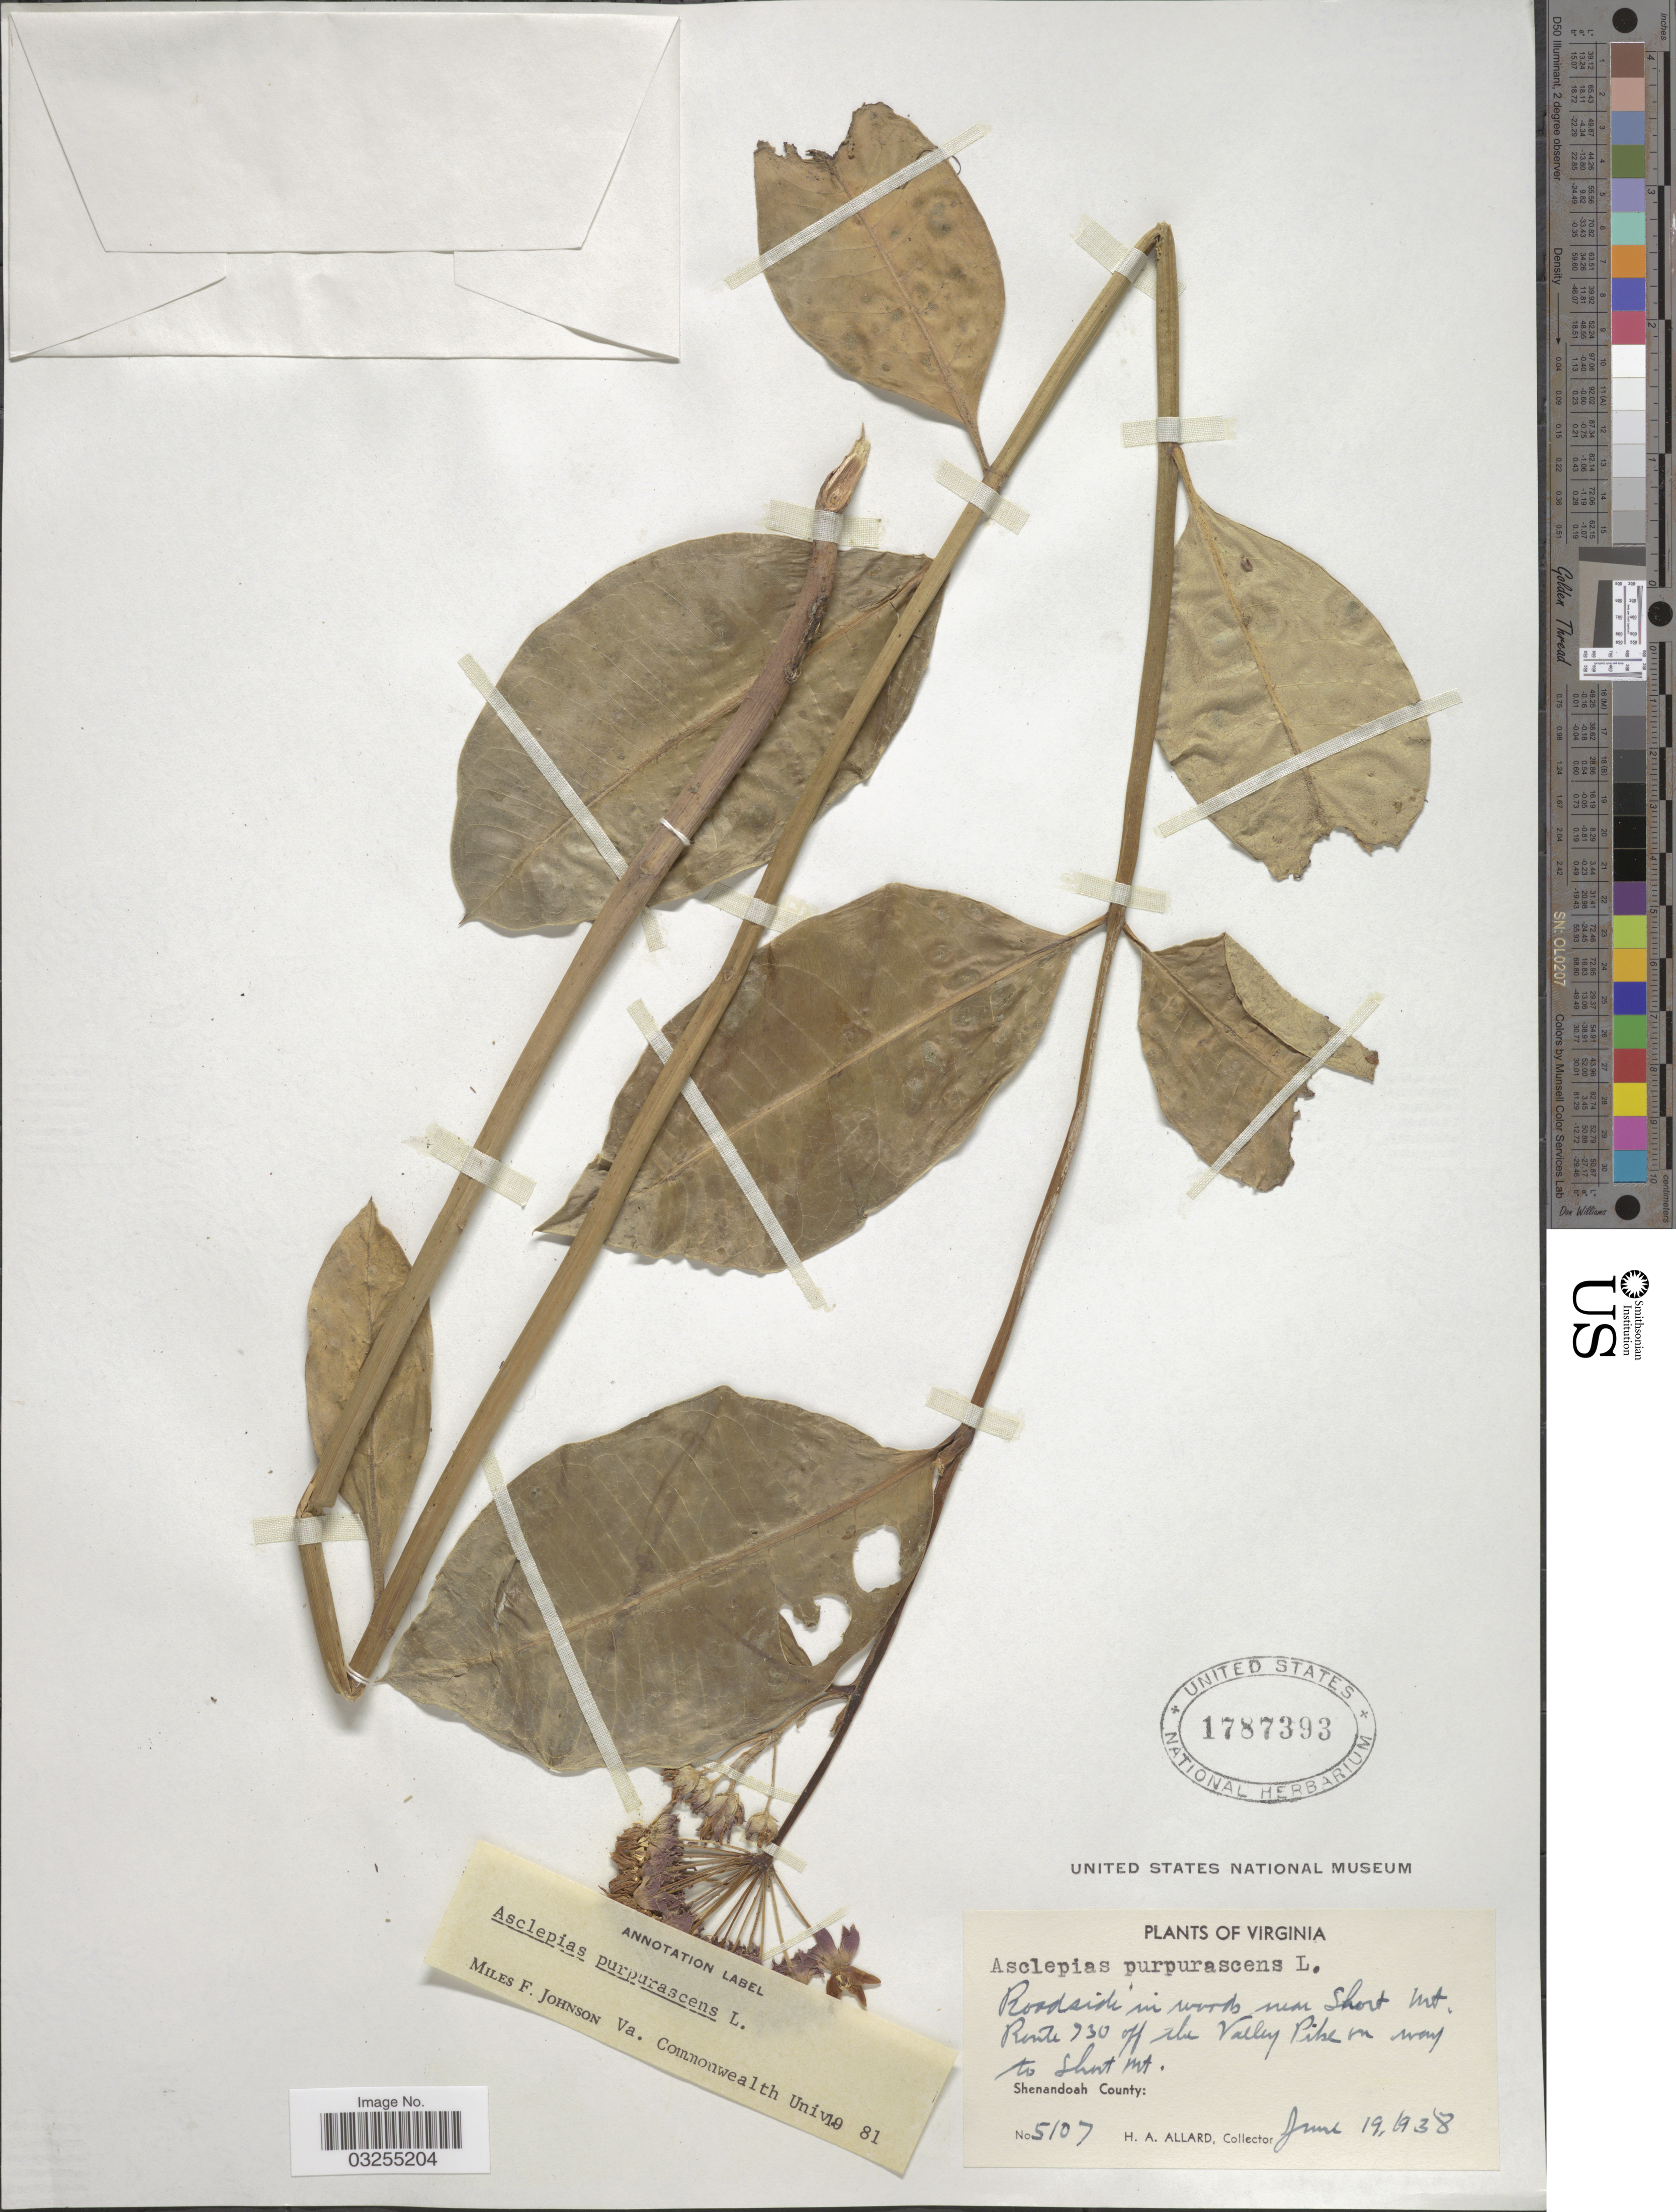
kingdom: Plantae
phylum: Tracheophyta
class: Magnoliopsida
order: Gentianales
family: Apocynaceae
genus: Asclepias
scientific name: Asclepias purpurascens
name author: L.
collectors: H. A. Allard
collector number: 5107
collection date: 1938-06-19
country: United States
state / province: Virginia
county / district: Shenandoah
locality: Roadside in woods near Short Mt. Route 730 off the Valley Pike on way to Short Mt. Shenandoah County.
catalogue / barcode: US 1787393